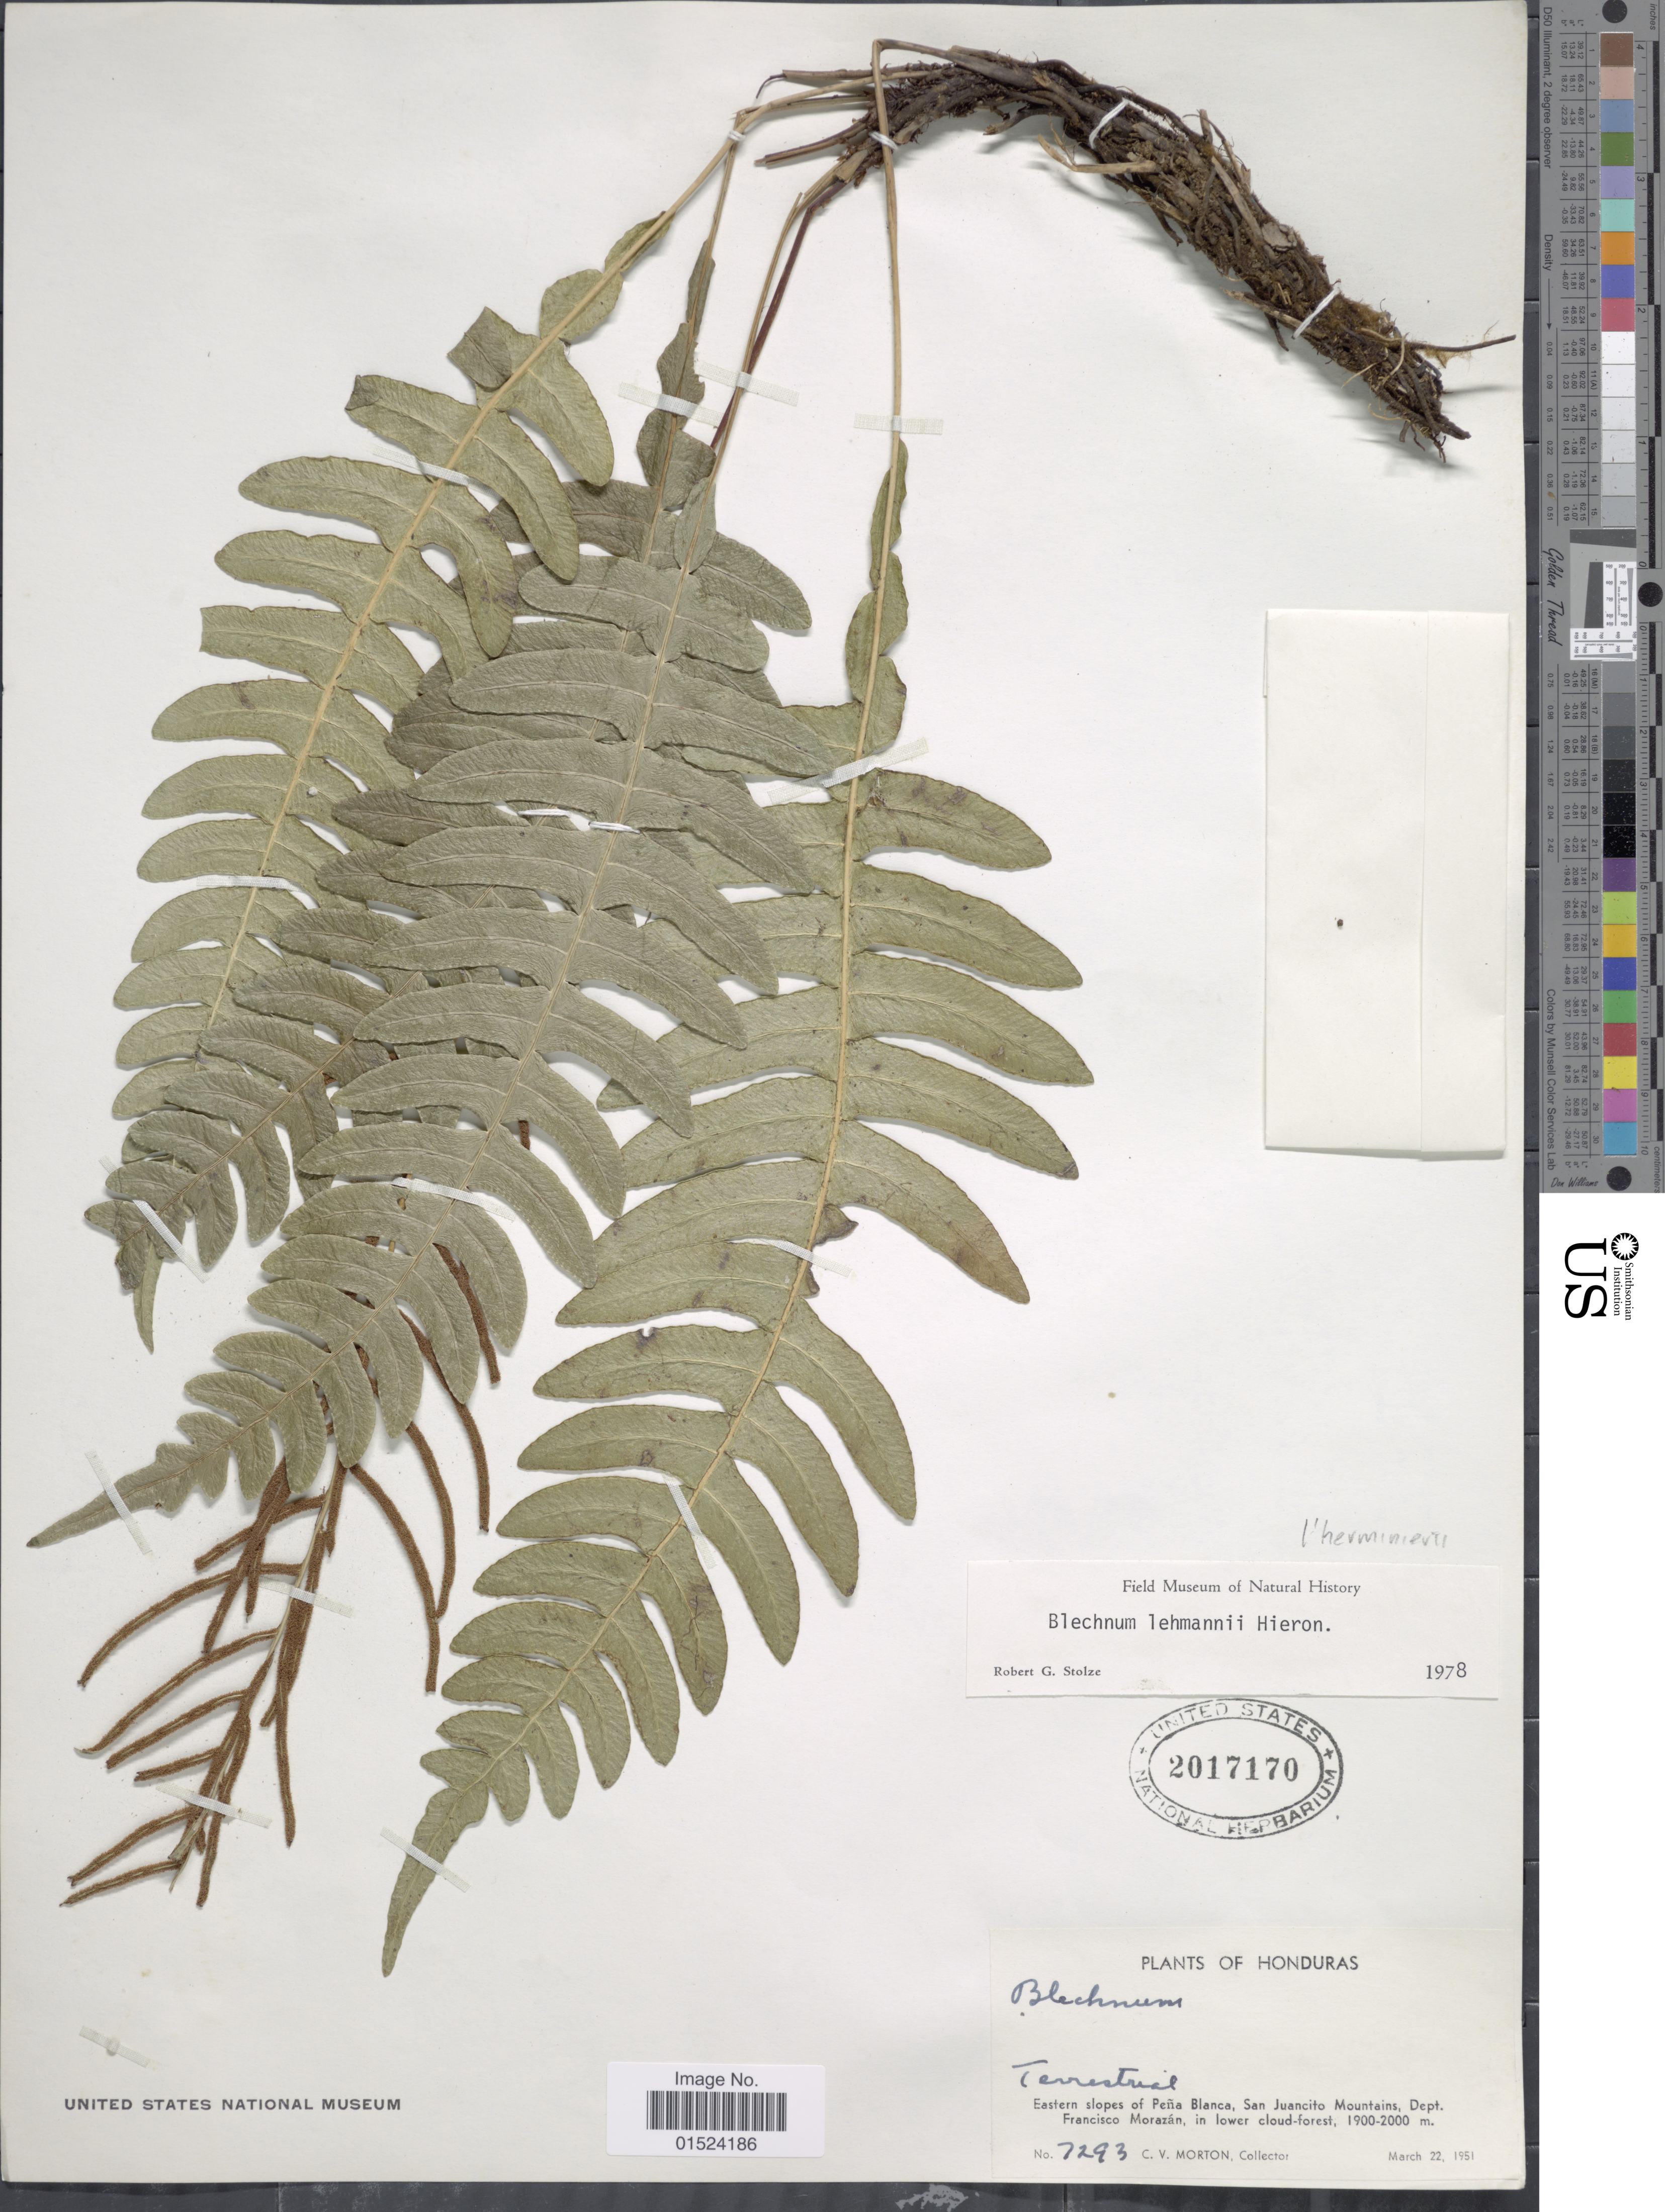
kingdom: Plantae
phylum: Tracheophyta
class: Polypodiopsida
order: Polypodiales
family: Blechnaceae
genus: Blechnum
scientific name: Blechnum l'herminieri subsp. l'herminieri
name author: (Bory) C. Chr.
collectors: C. V. Morton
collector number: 7293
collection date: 1951-03-22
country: Honduras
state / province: Fco. Morazán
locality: Eastern slopes of Peña Blanca, San Juancito Mountains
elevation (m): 1900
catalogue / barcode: US 2017170